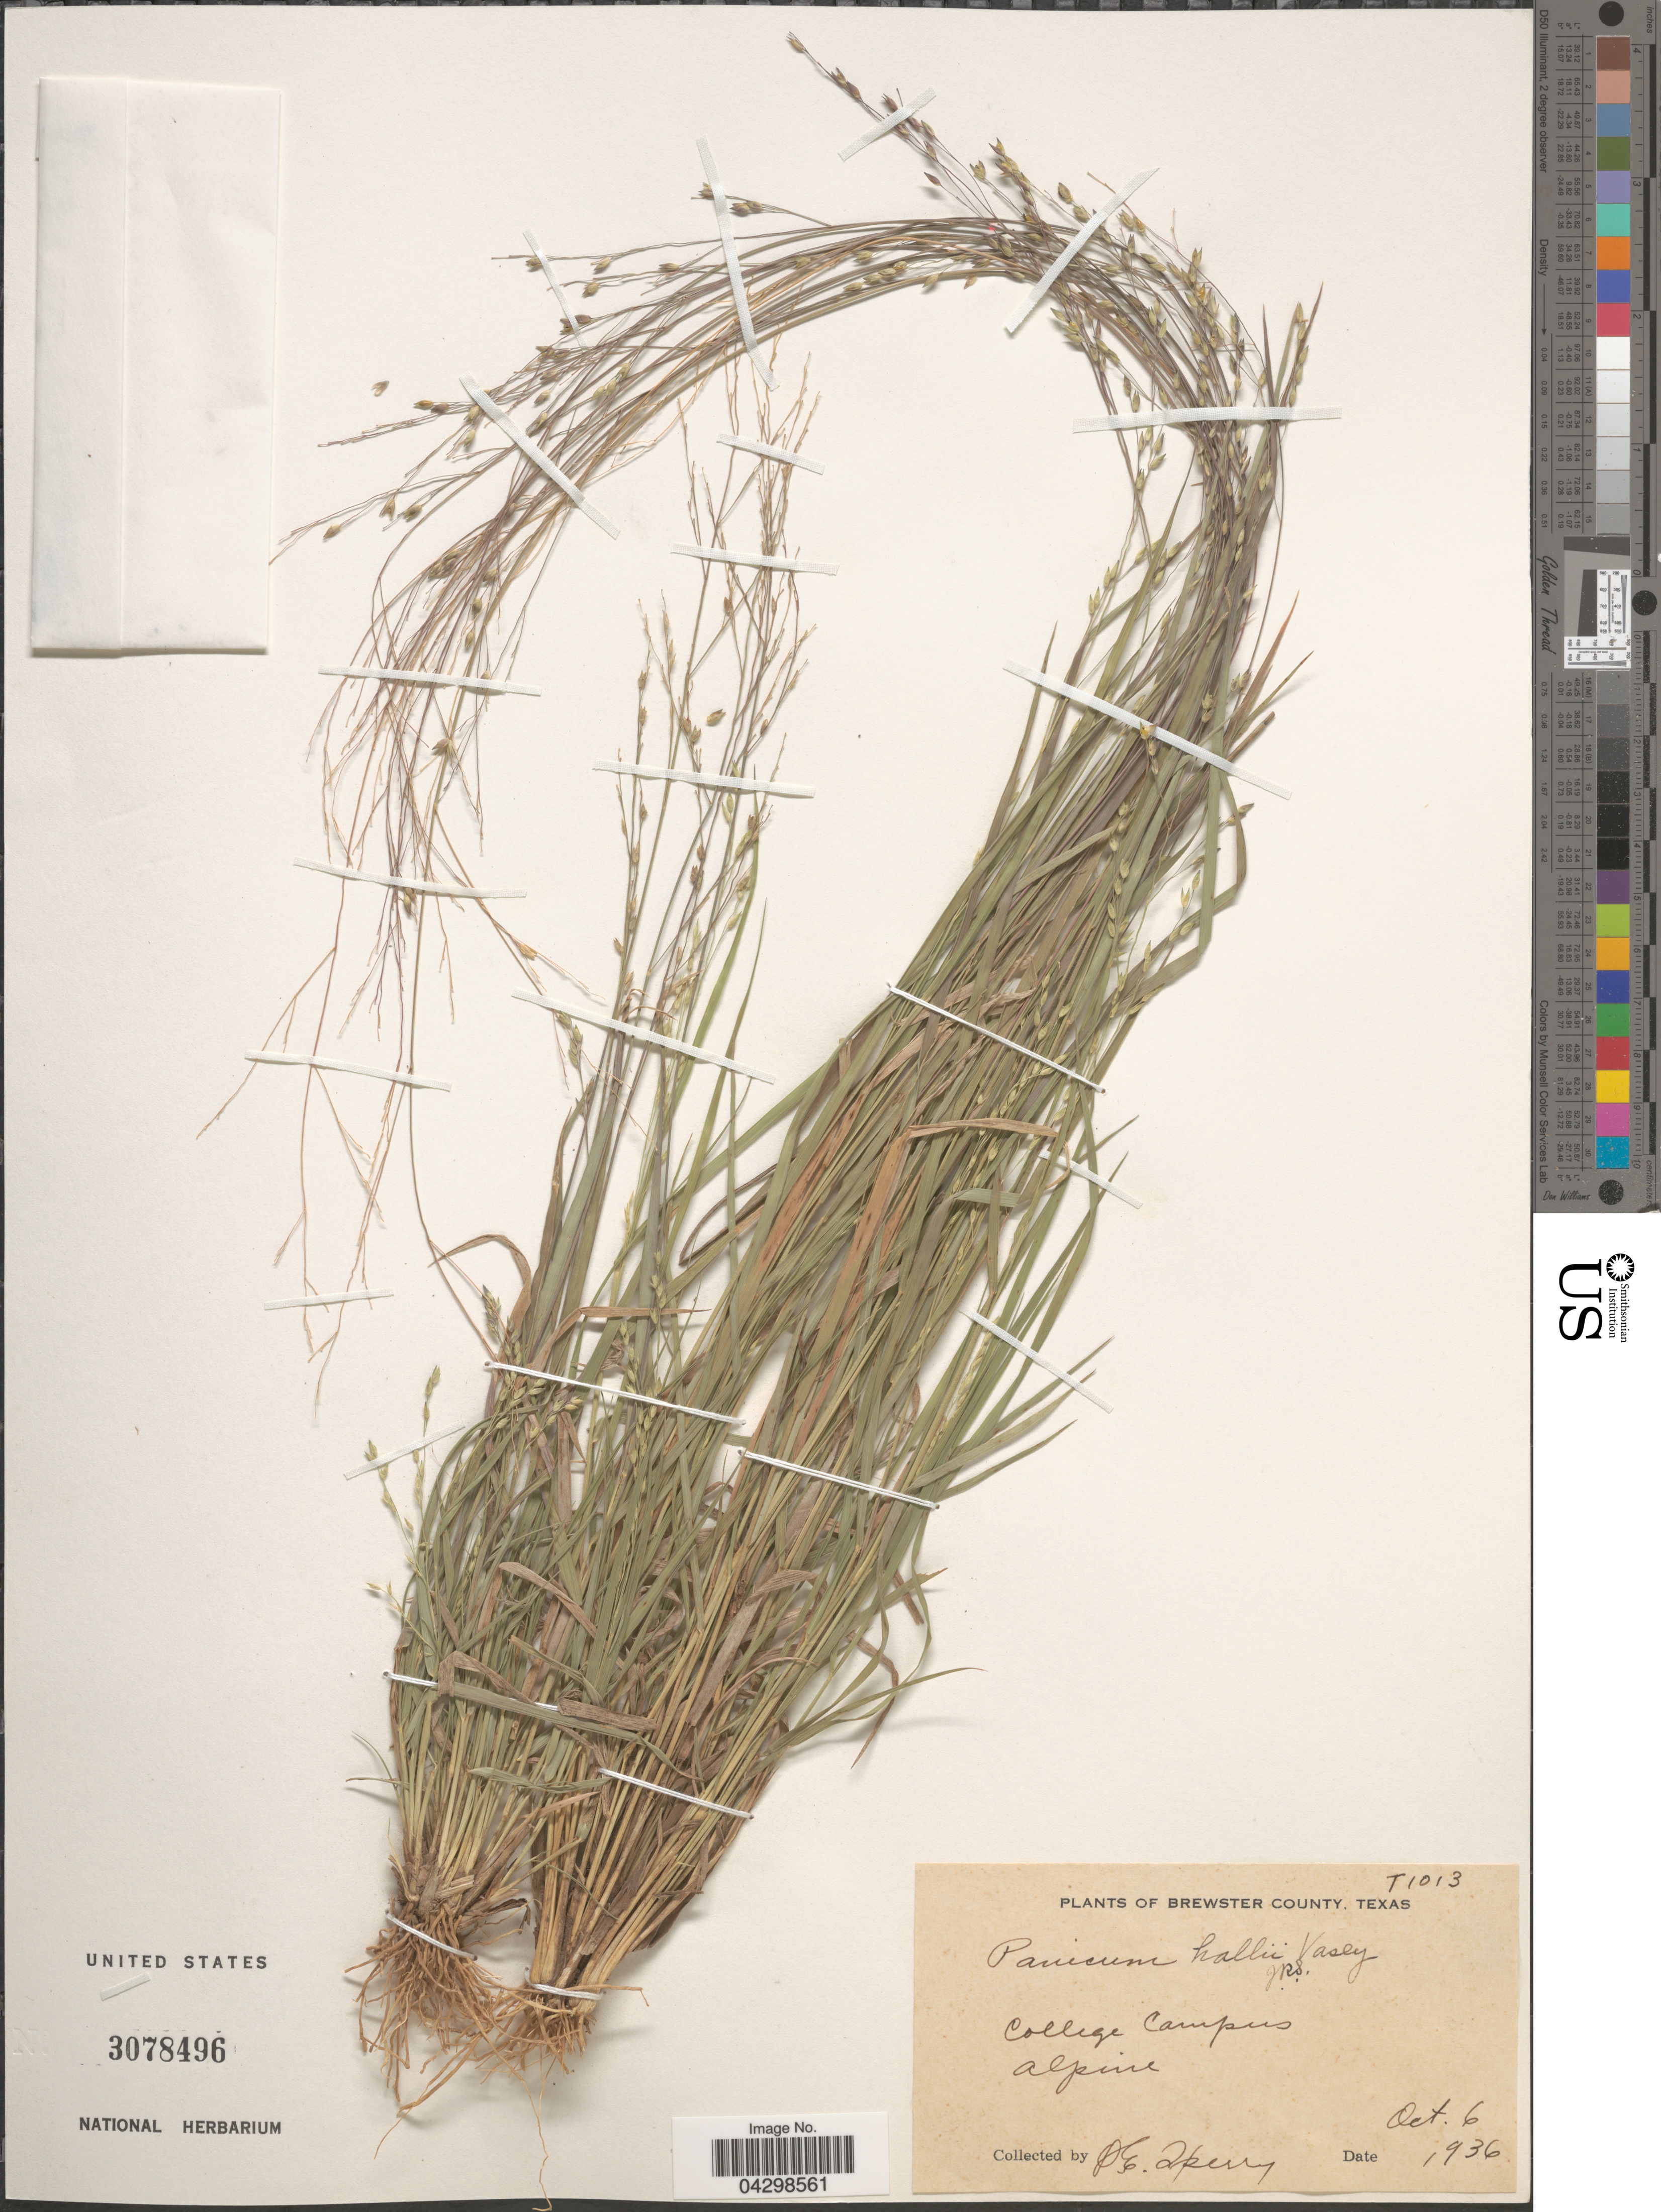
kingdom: Plantae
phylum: Tracheophyta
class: Liliopsida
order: Poales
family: Poaceae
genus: Panicum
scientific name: Panicum hallii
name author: Vasey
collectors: O. E. Sperry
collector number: T1013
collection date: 1936-10-06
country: United States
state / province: Texas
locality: Brewster County. College Campus Alpine.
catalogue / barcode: US 3078496